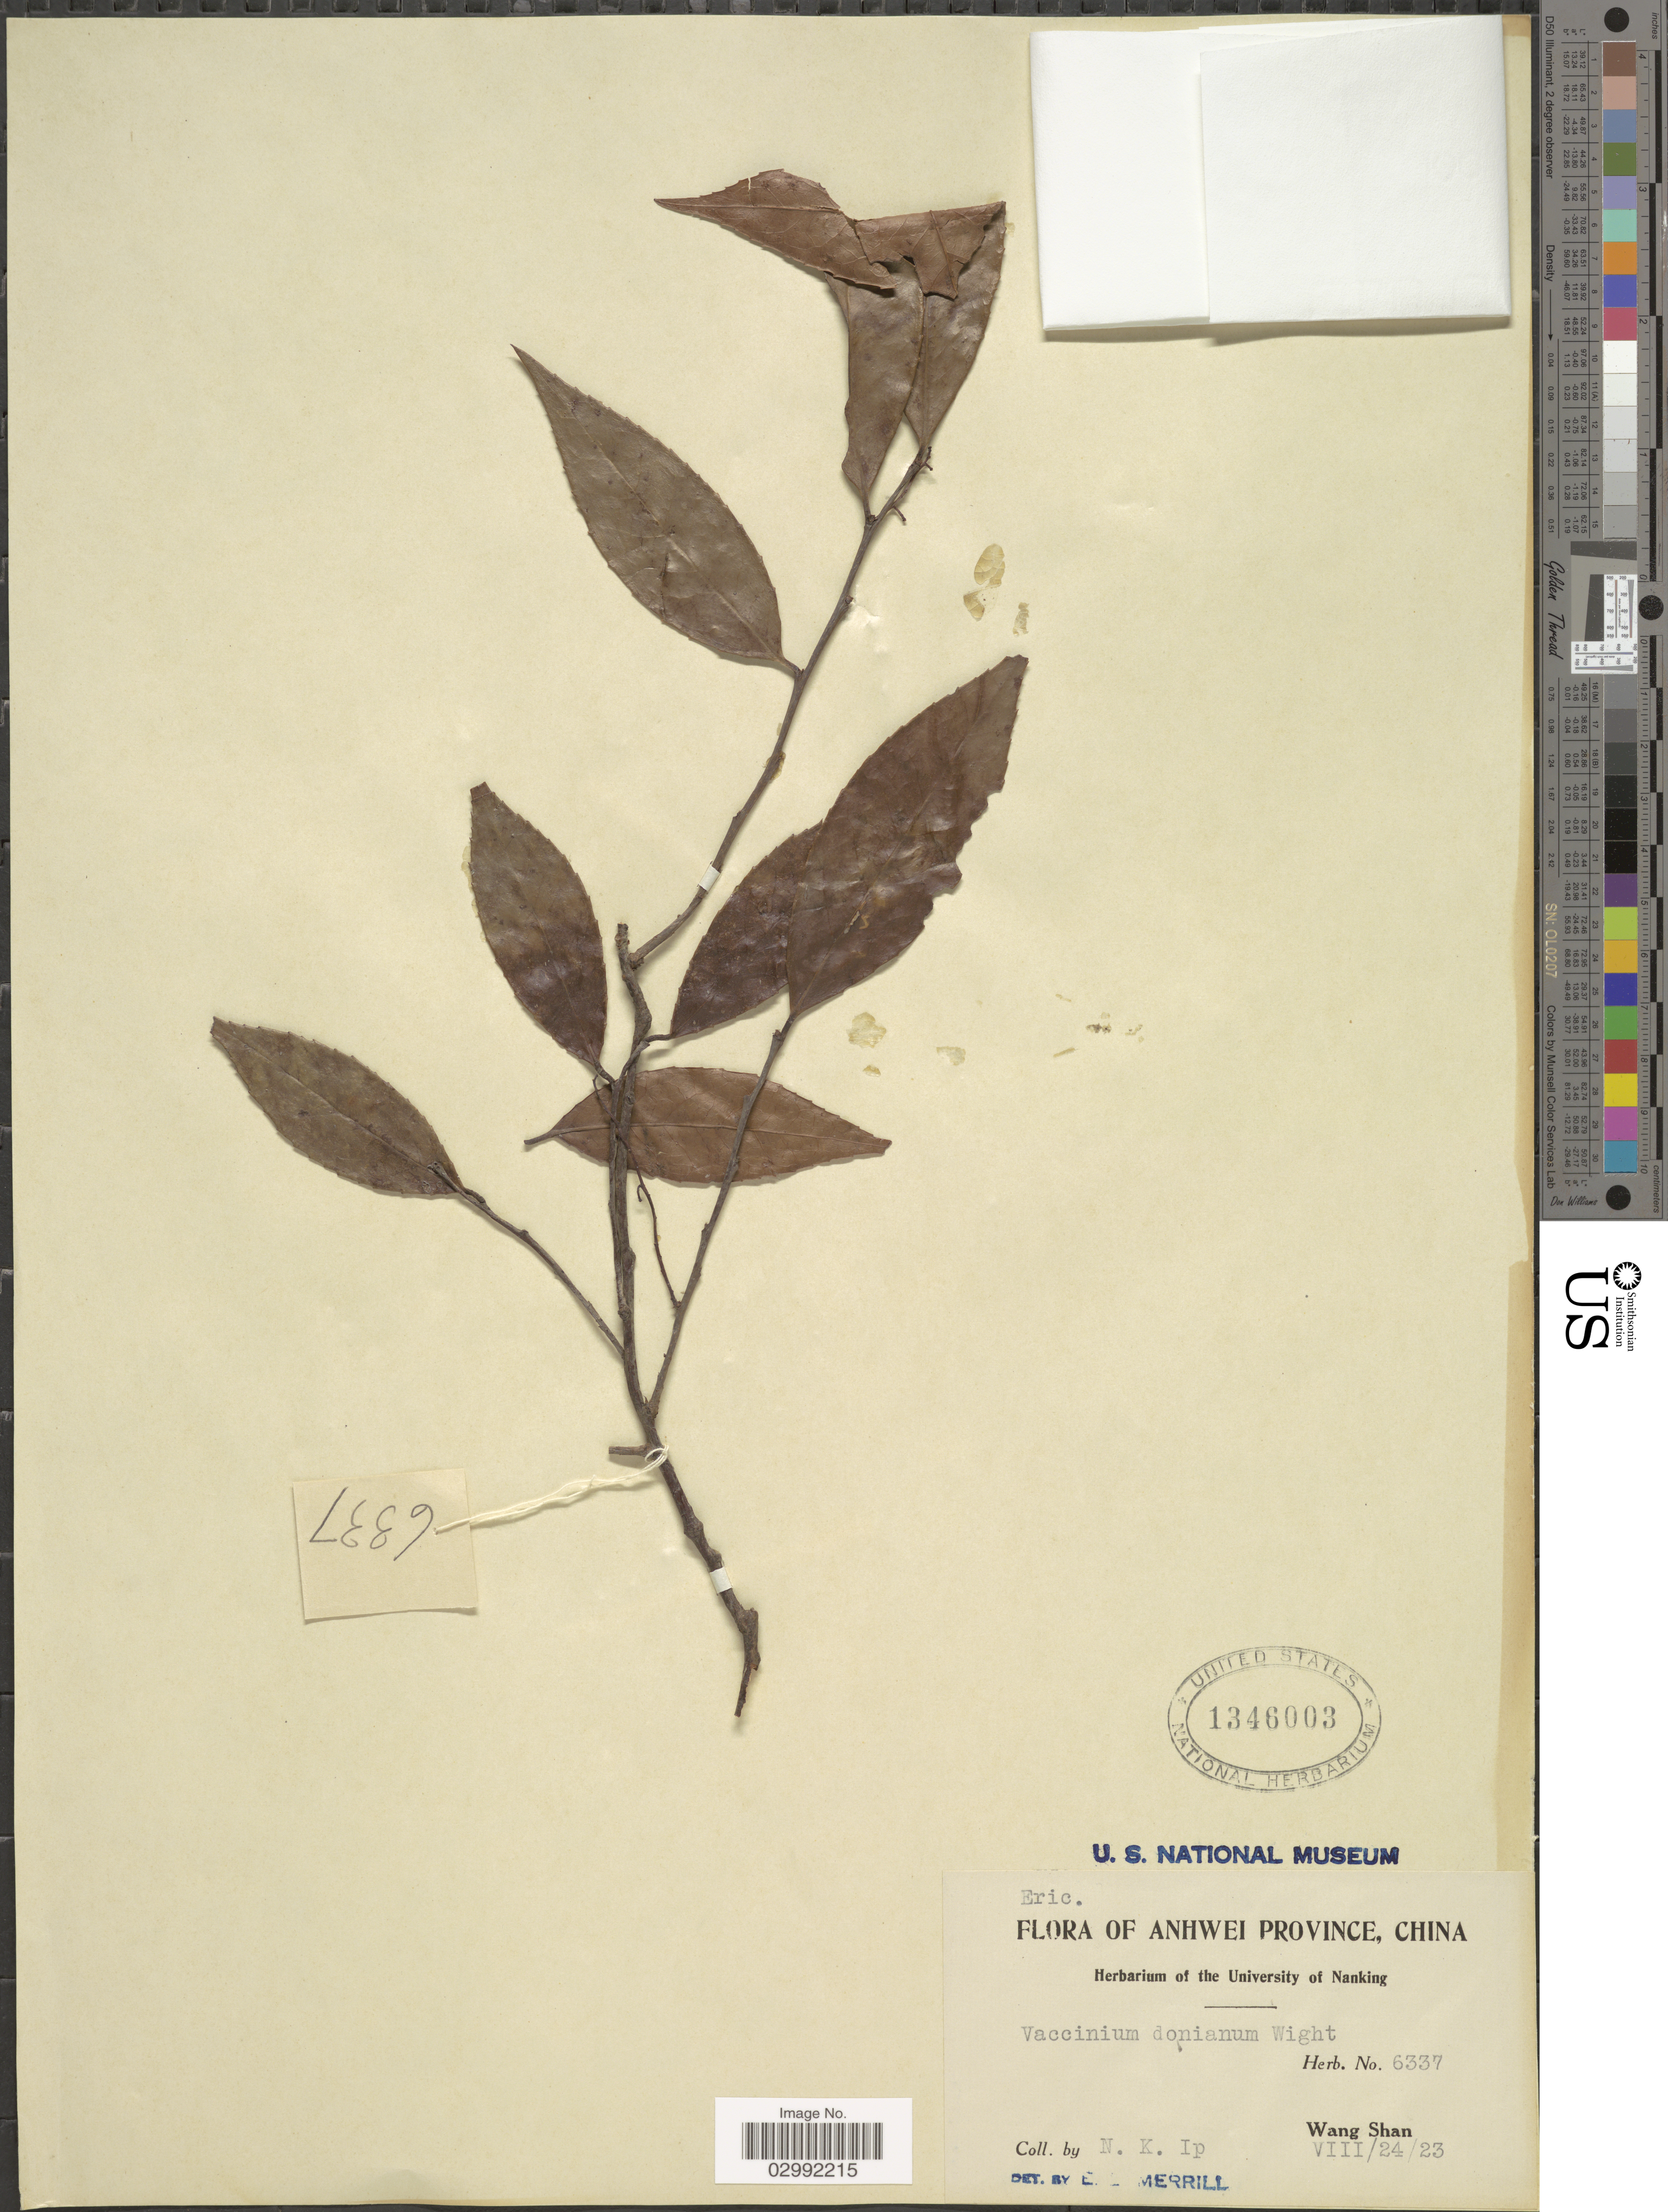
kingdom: Plantae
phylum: Tracheophyta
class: Magnoliopsida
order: Ericales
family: Ericaceae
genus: Vaccinium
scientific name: Vaccinium sprengelii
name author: (G. Don) Sleumer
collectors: N. Ip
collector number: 6337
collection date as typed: Transcribed d/m/y: 24/8/23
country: China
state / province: Anhui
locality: Anhwei Province. Wang Shan.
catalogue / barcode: US 1346003